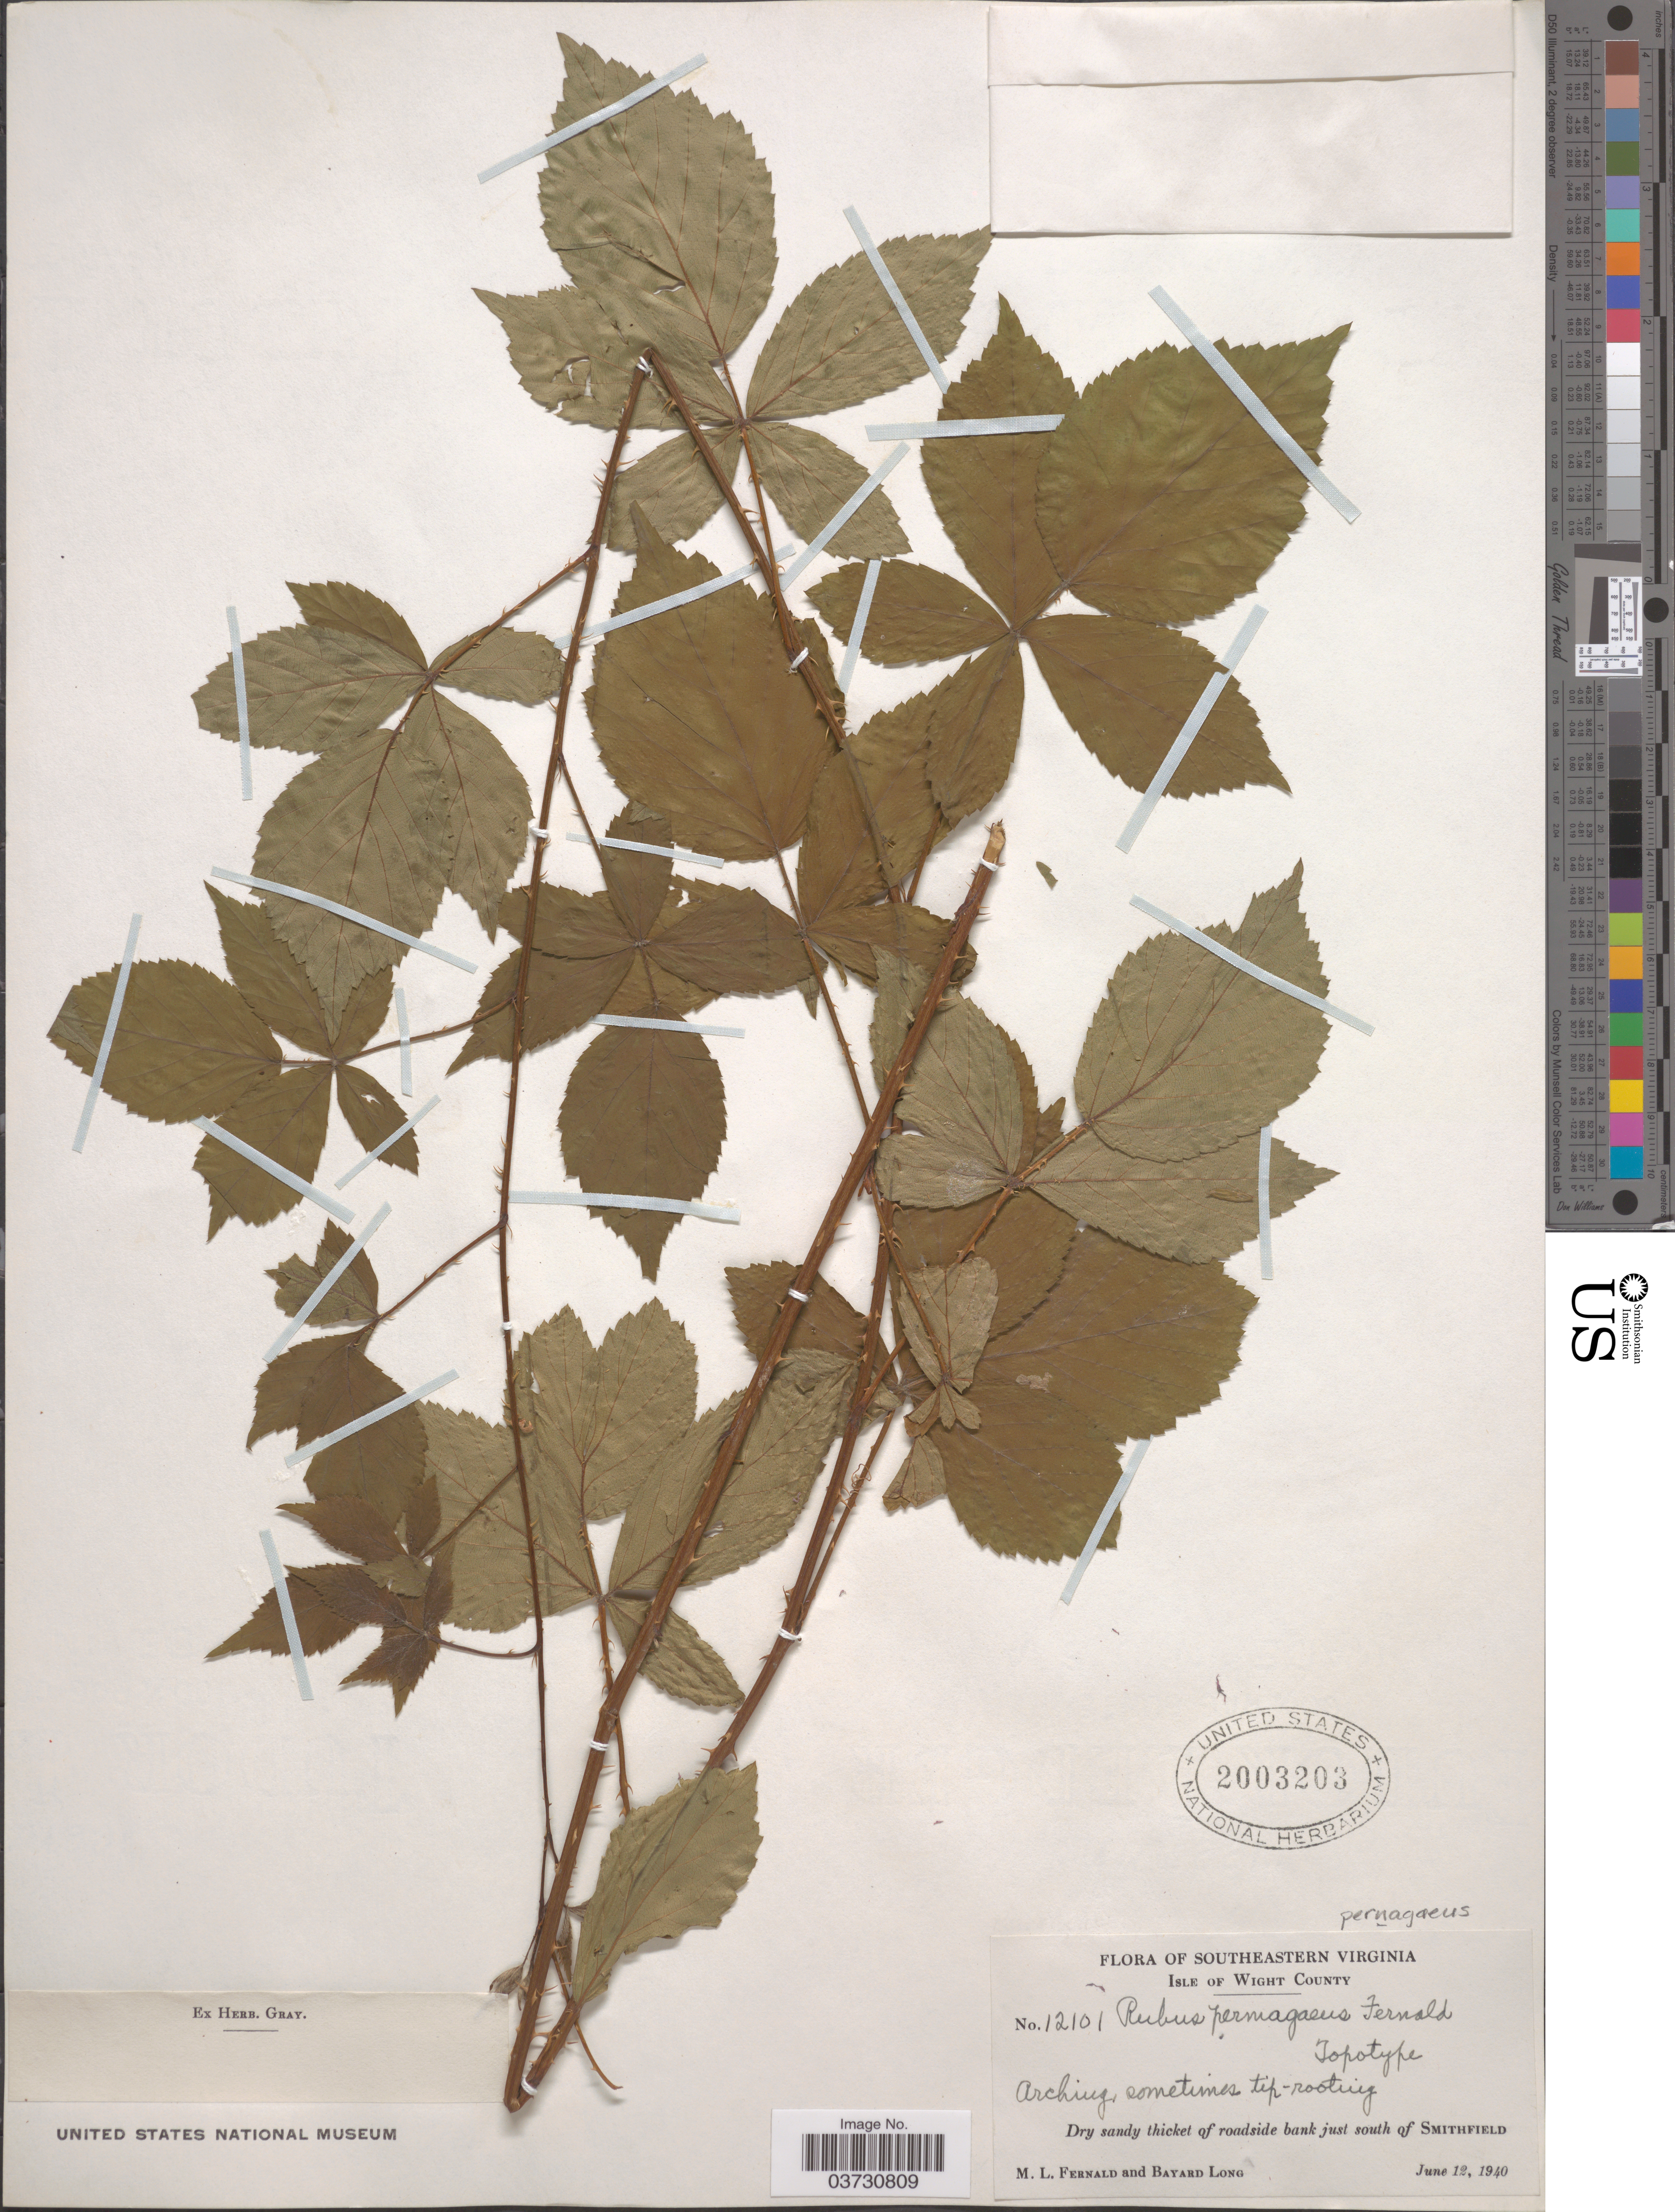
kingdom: Plantae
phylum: Tracheophyta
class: Magnoliopsida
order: Rosales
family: Rosaceae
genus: Rubus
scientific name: Rubus pernagaeus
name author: Fernald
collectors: M. L. Fernald & B. Long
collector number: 12101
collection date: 1940-06-12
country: United States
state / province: Virginia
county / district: Isle of Wight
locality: Southeastern Virginia. Isle of Wight County. Dry sandy thicket of roadside bank just south of Smithfield.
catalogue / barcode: US 2003203